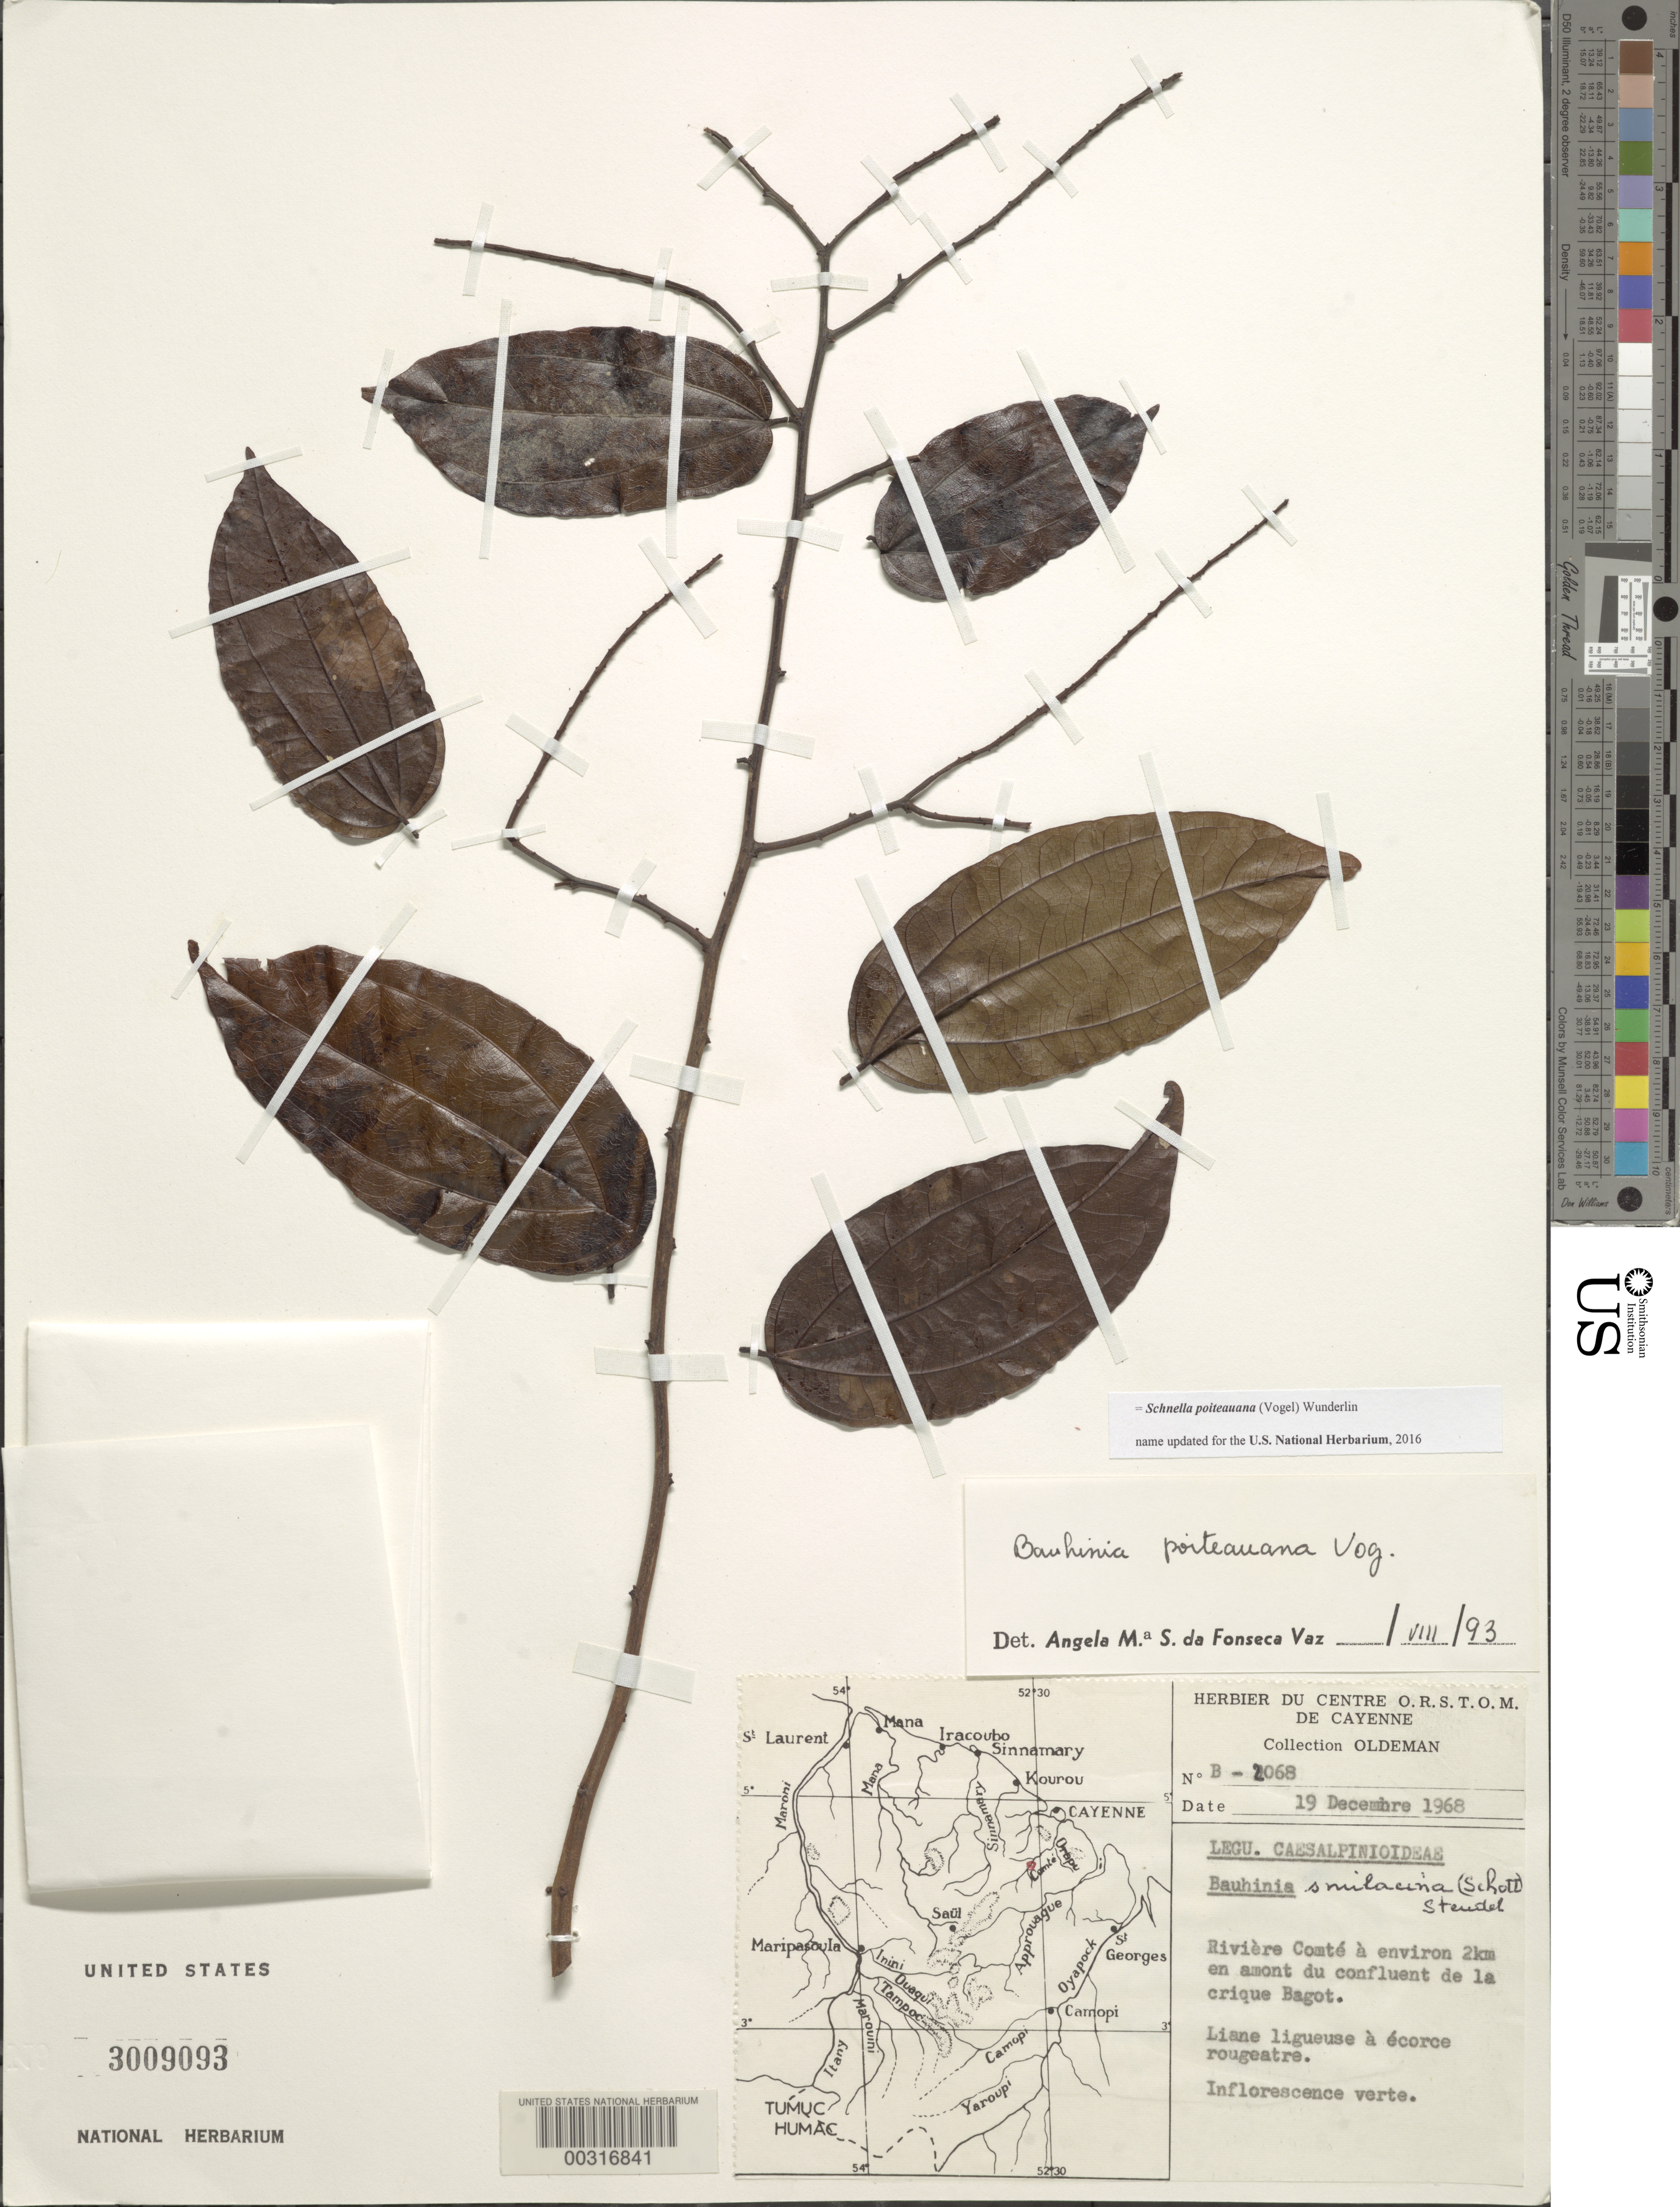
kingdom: Plantae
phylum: Tracheophyta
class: Magnoliopsida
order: Fabales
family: Fabaceae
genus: Schnella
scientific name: Schnella poiteauana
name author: (Vogel) Wunderlin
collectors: R. Oldeman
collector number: B-2068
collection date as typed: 19 Dec 1968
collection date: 1968-12-19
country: French Guiana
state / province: Cayenne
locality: Comte river about 2 km upriver from the confluent of the bagot creek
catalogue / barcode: US 3009093